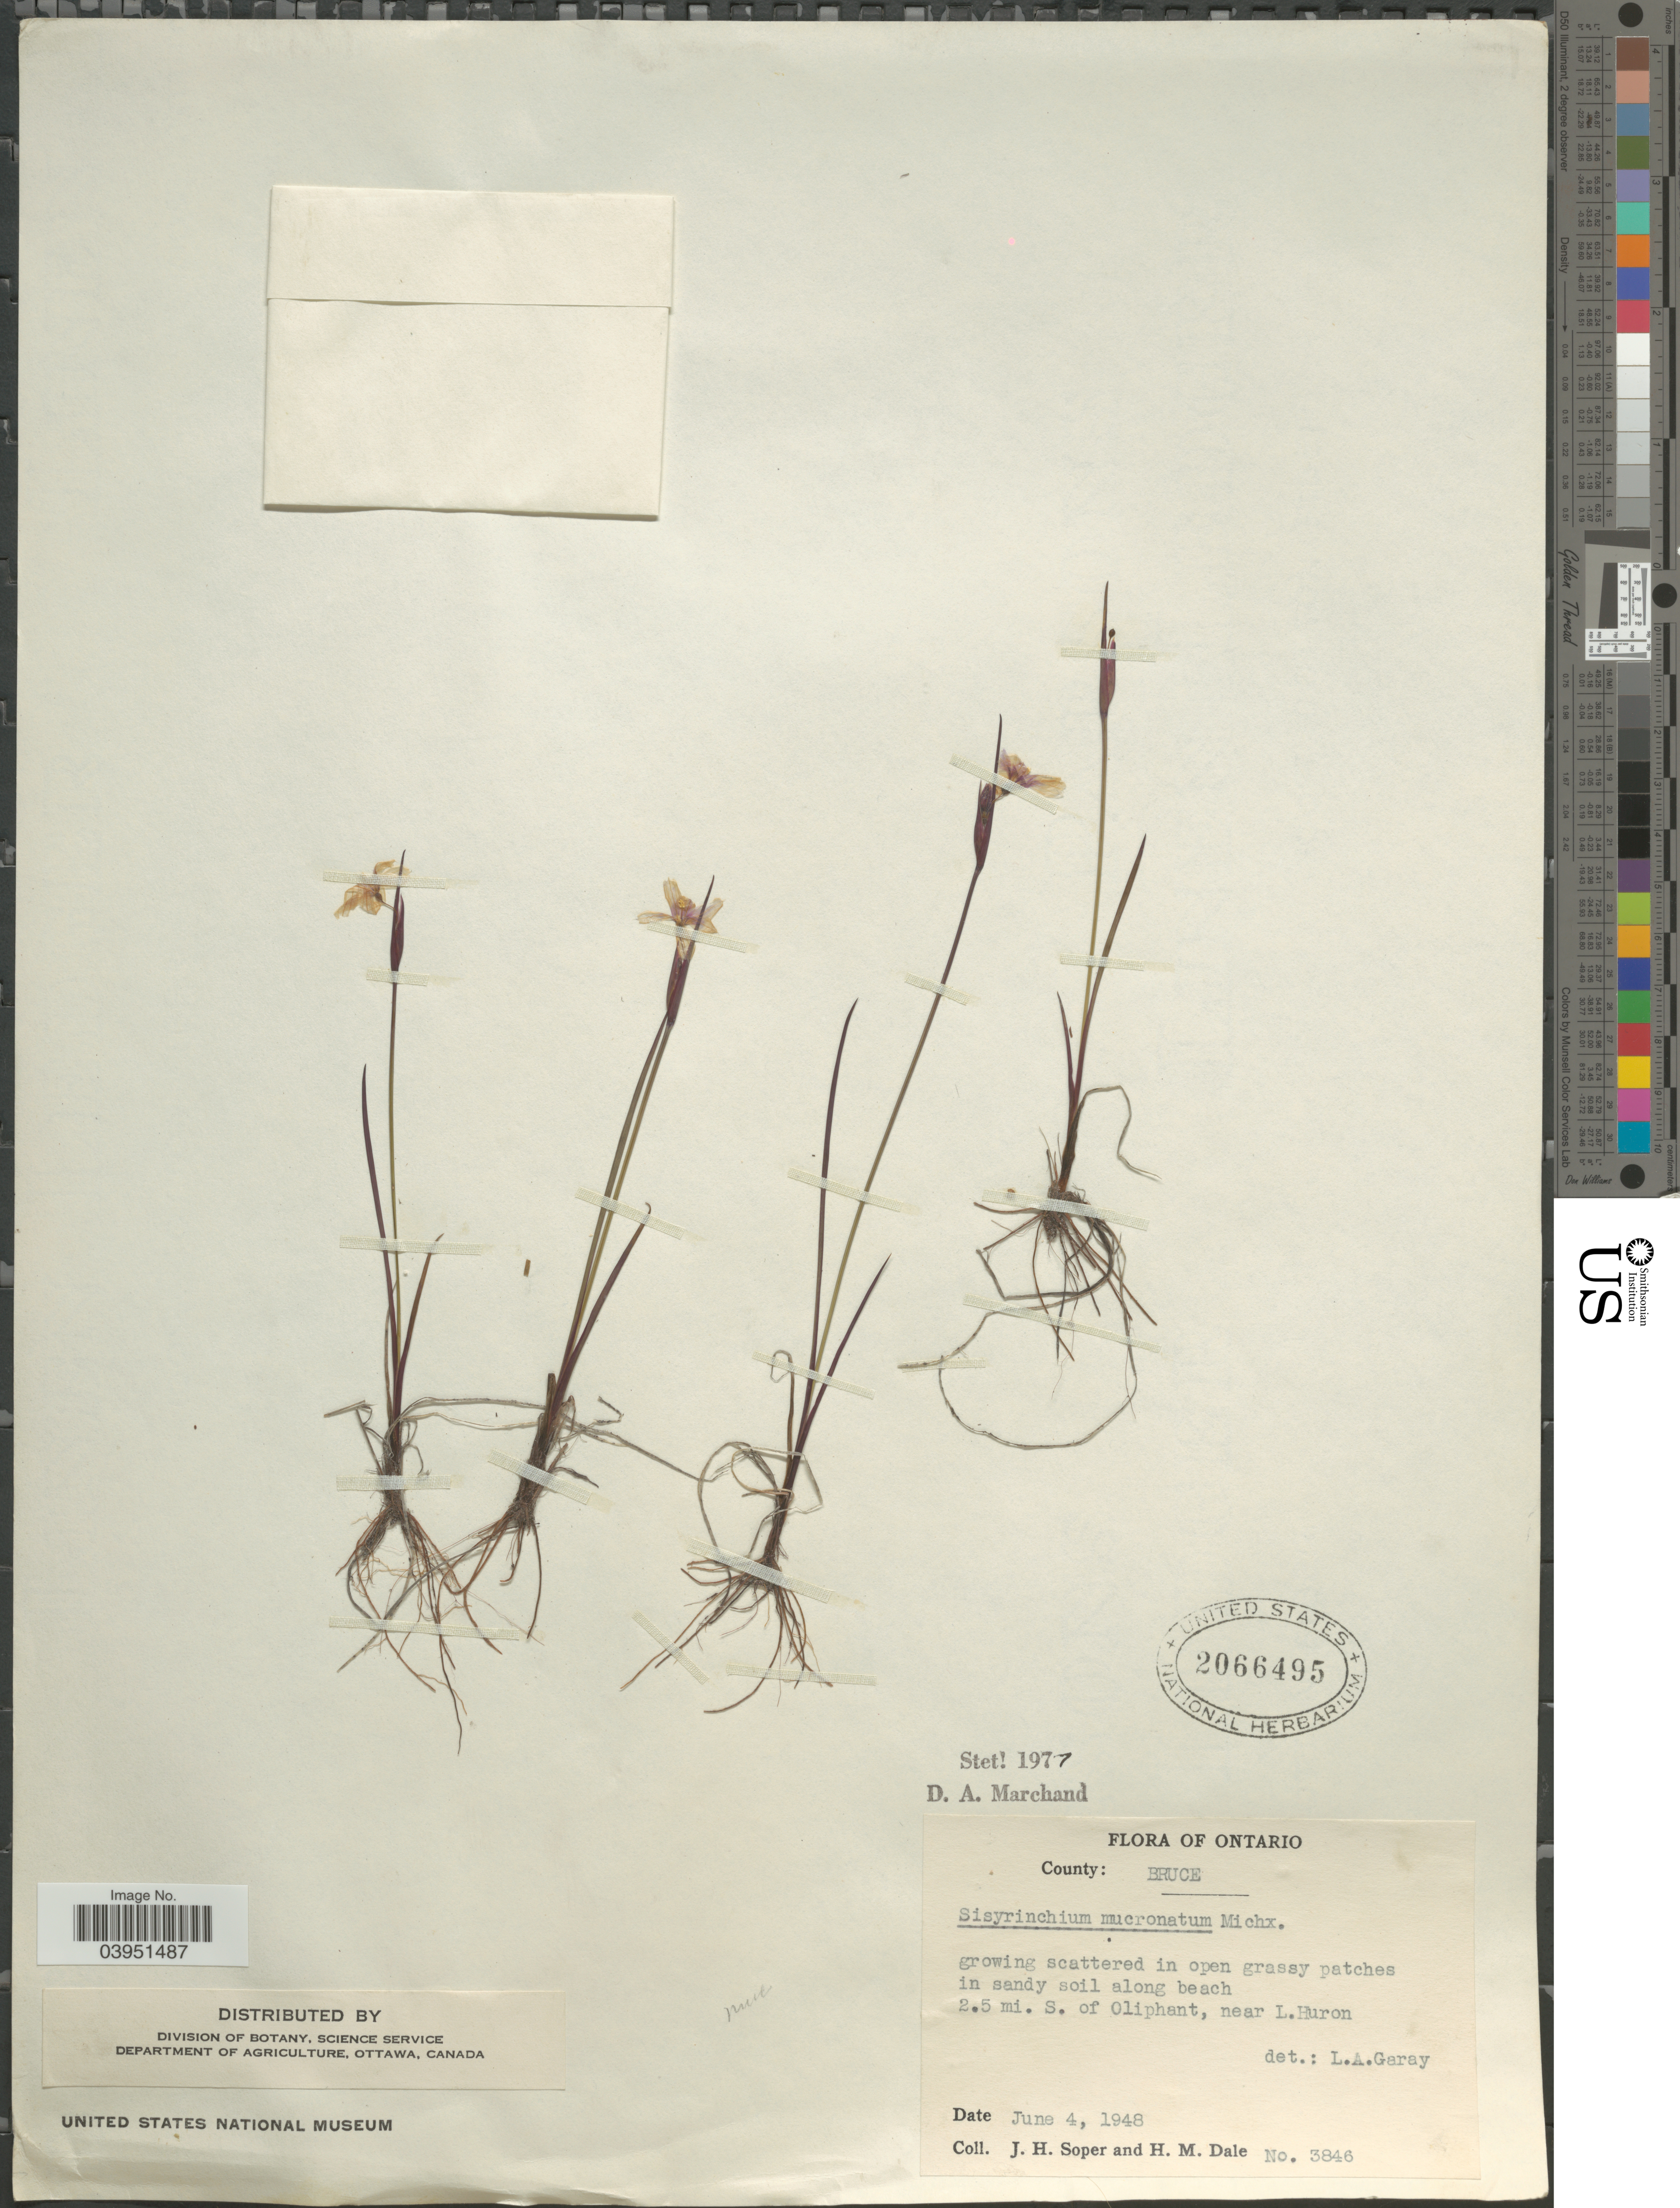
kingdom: Plantae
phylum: Tracheophyta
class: Liliopsida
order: Asparagales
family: Iridaceae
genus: Sisyrinchium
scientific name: Sisyrinchium mucronatum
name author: Michx.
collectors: J. H. Soper & H. M. Dale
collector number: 3846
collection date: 1948-06-04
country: Canada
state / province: Ontario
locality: County: Bruce. 2.5 mi. S. of Oliphant, near L. Huron.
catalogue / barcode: US 2066495